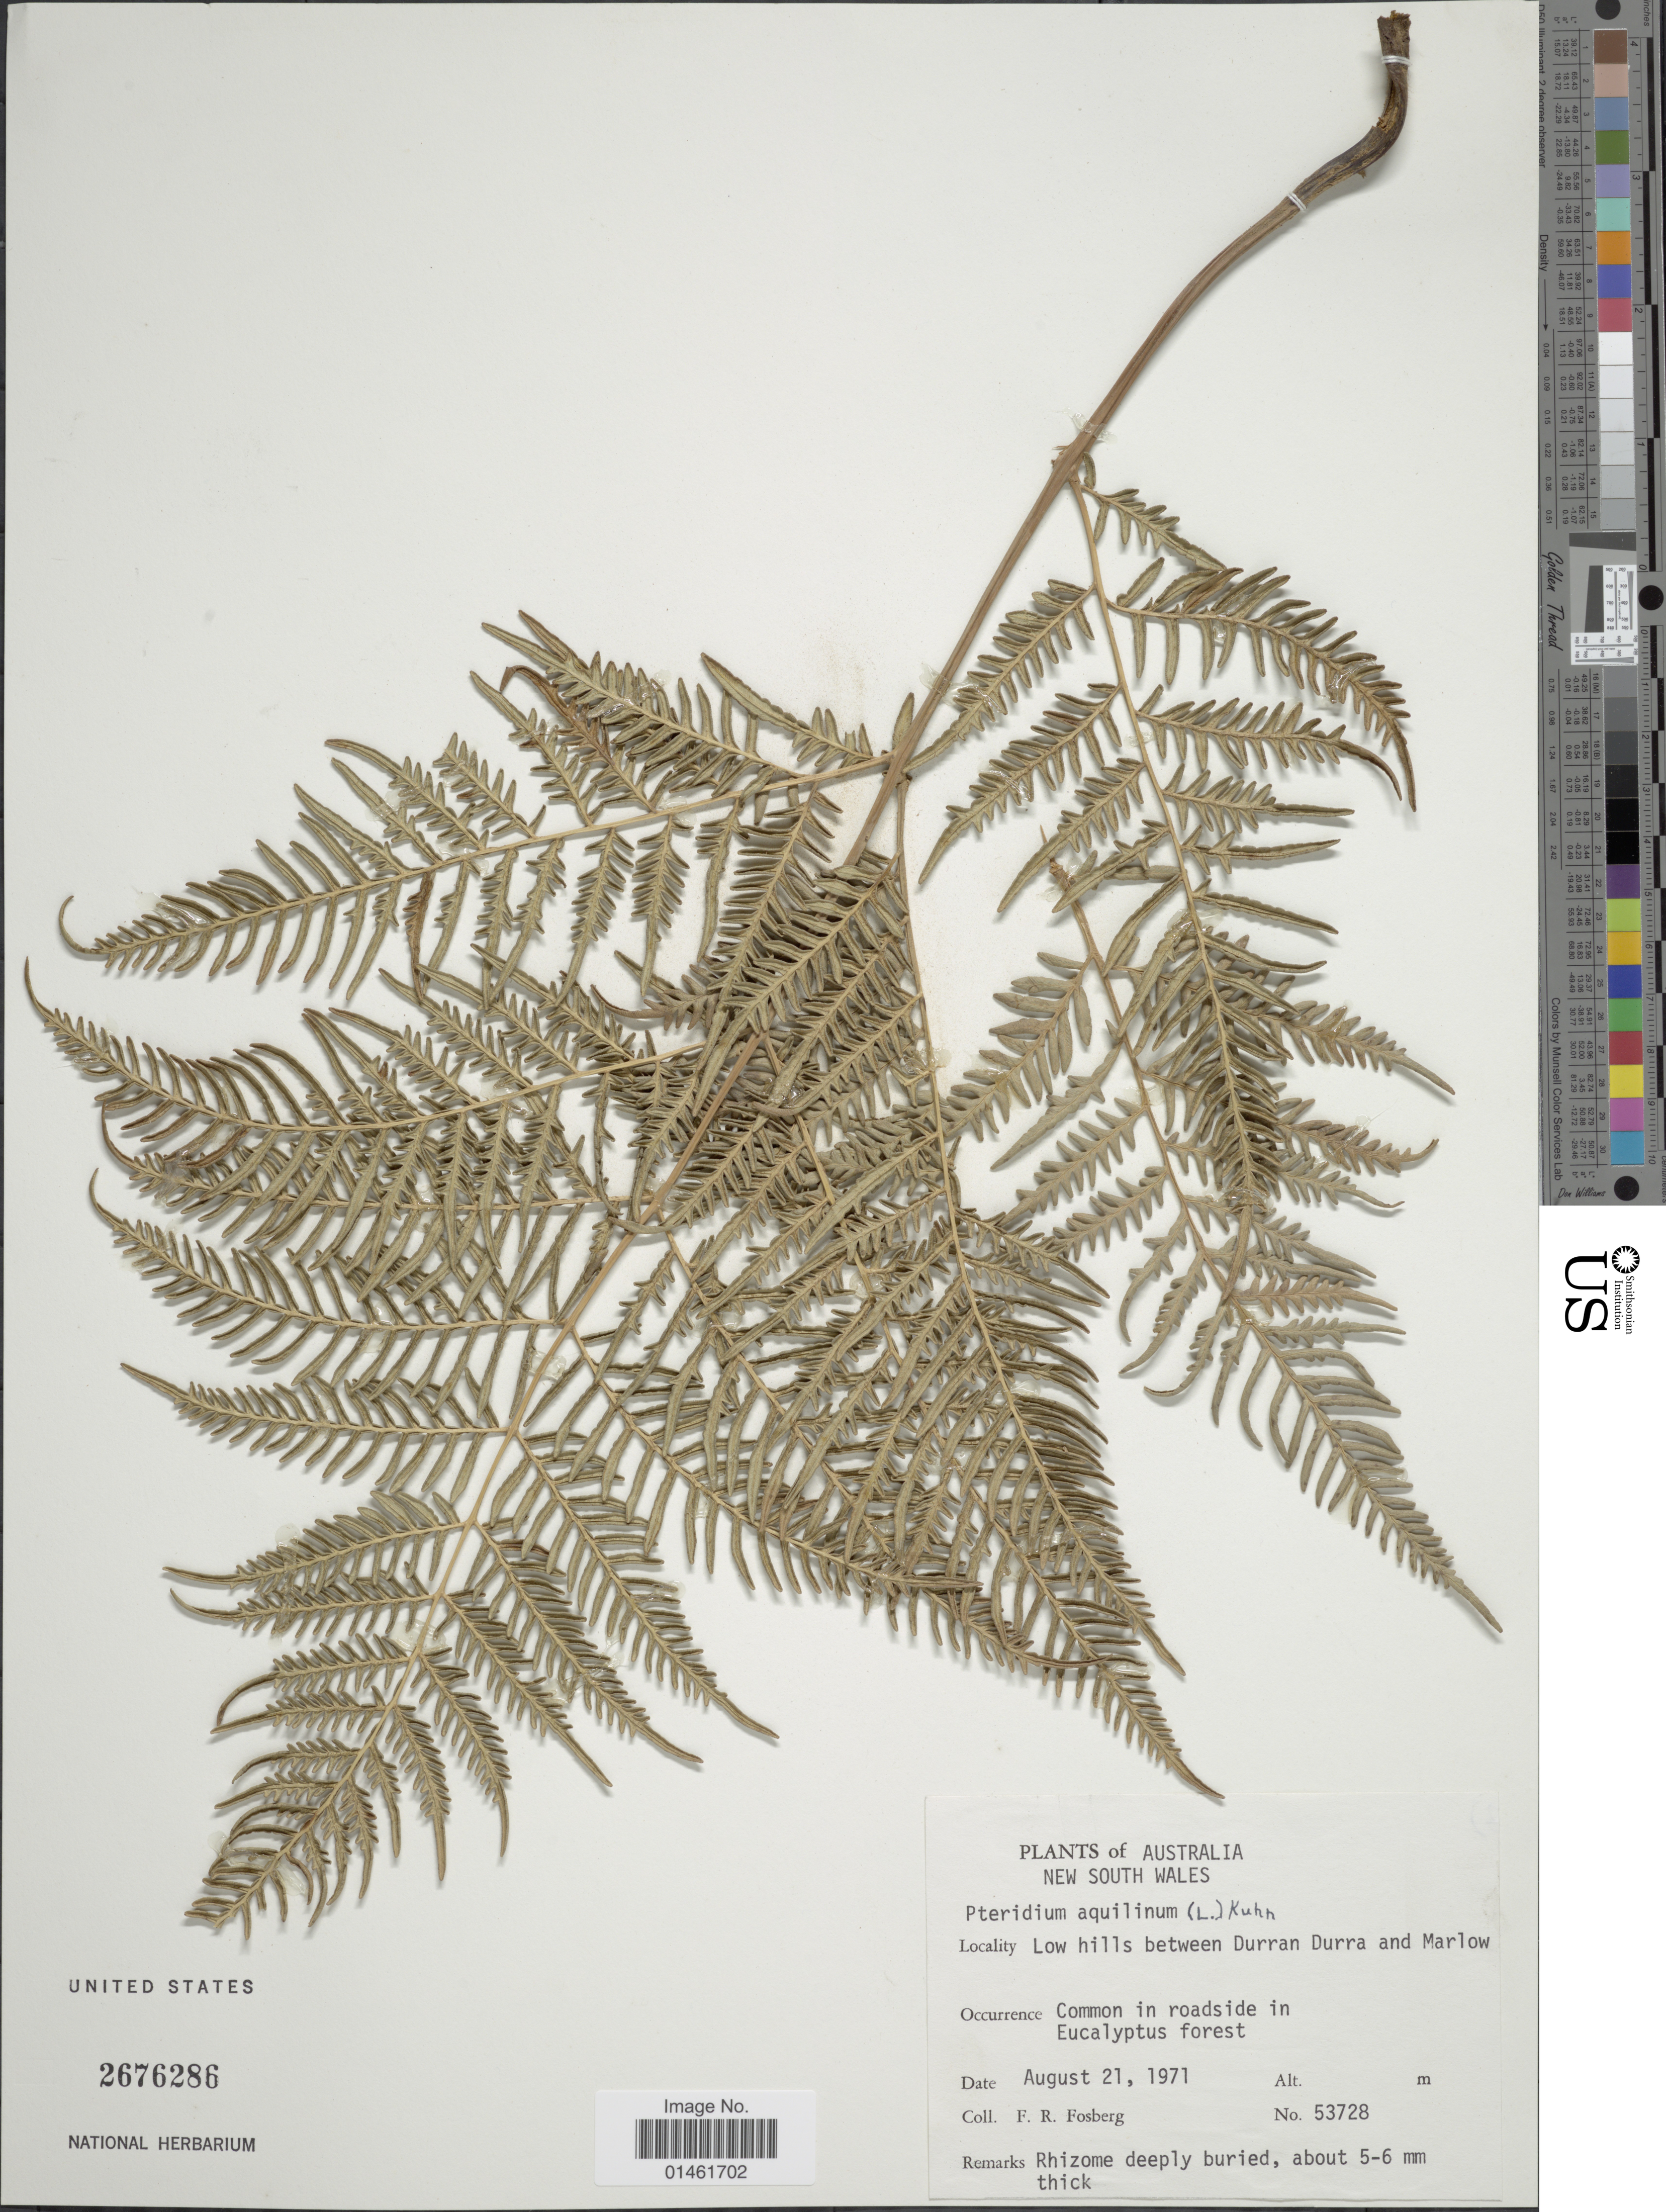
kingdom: Plantae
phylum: Tracheophyta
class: Polypodiopsida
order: Polypodiales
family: Dennstaedtiaceae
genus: Pteridium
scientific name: Pteridium esculentum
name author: (G. Forst.) Cockayne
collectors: F. R. Fosberg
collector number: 53728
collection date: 1971-08-21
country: Australia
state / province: New South Wales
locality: Australia, New South Wales, Low hills between Durran Durra and Marlow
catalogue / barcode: US 2676286